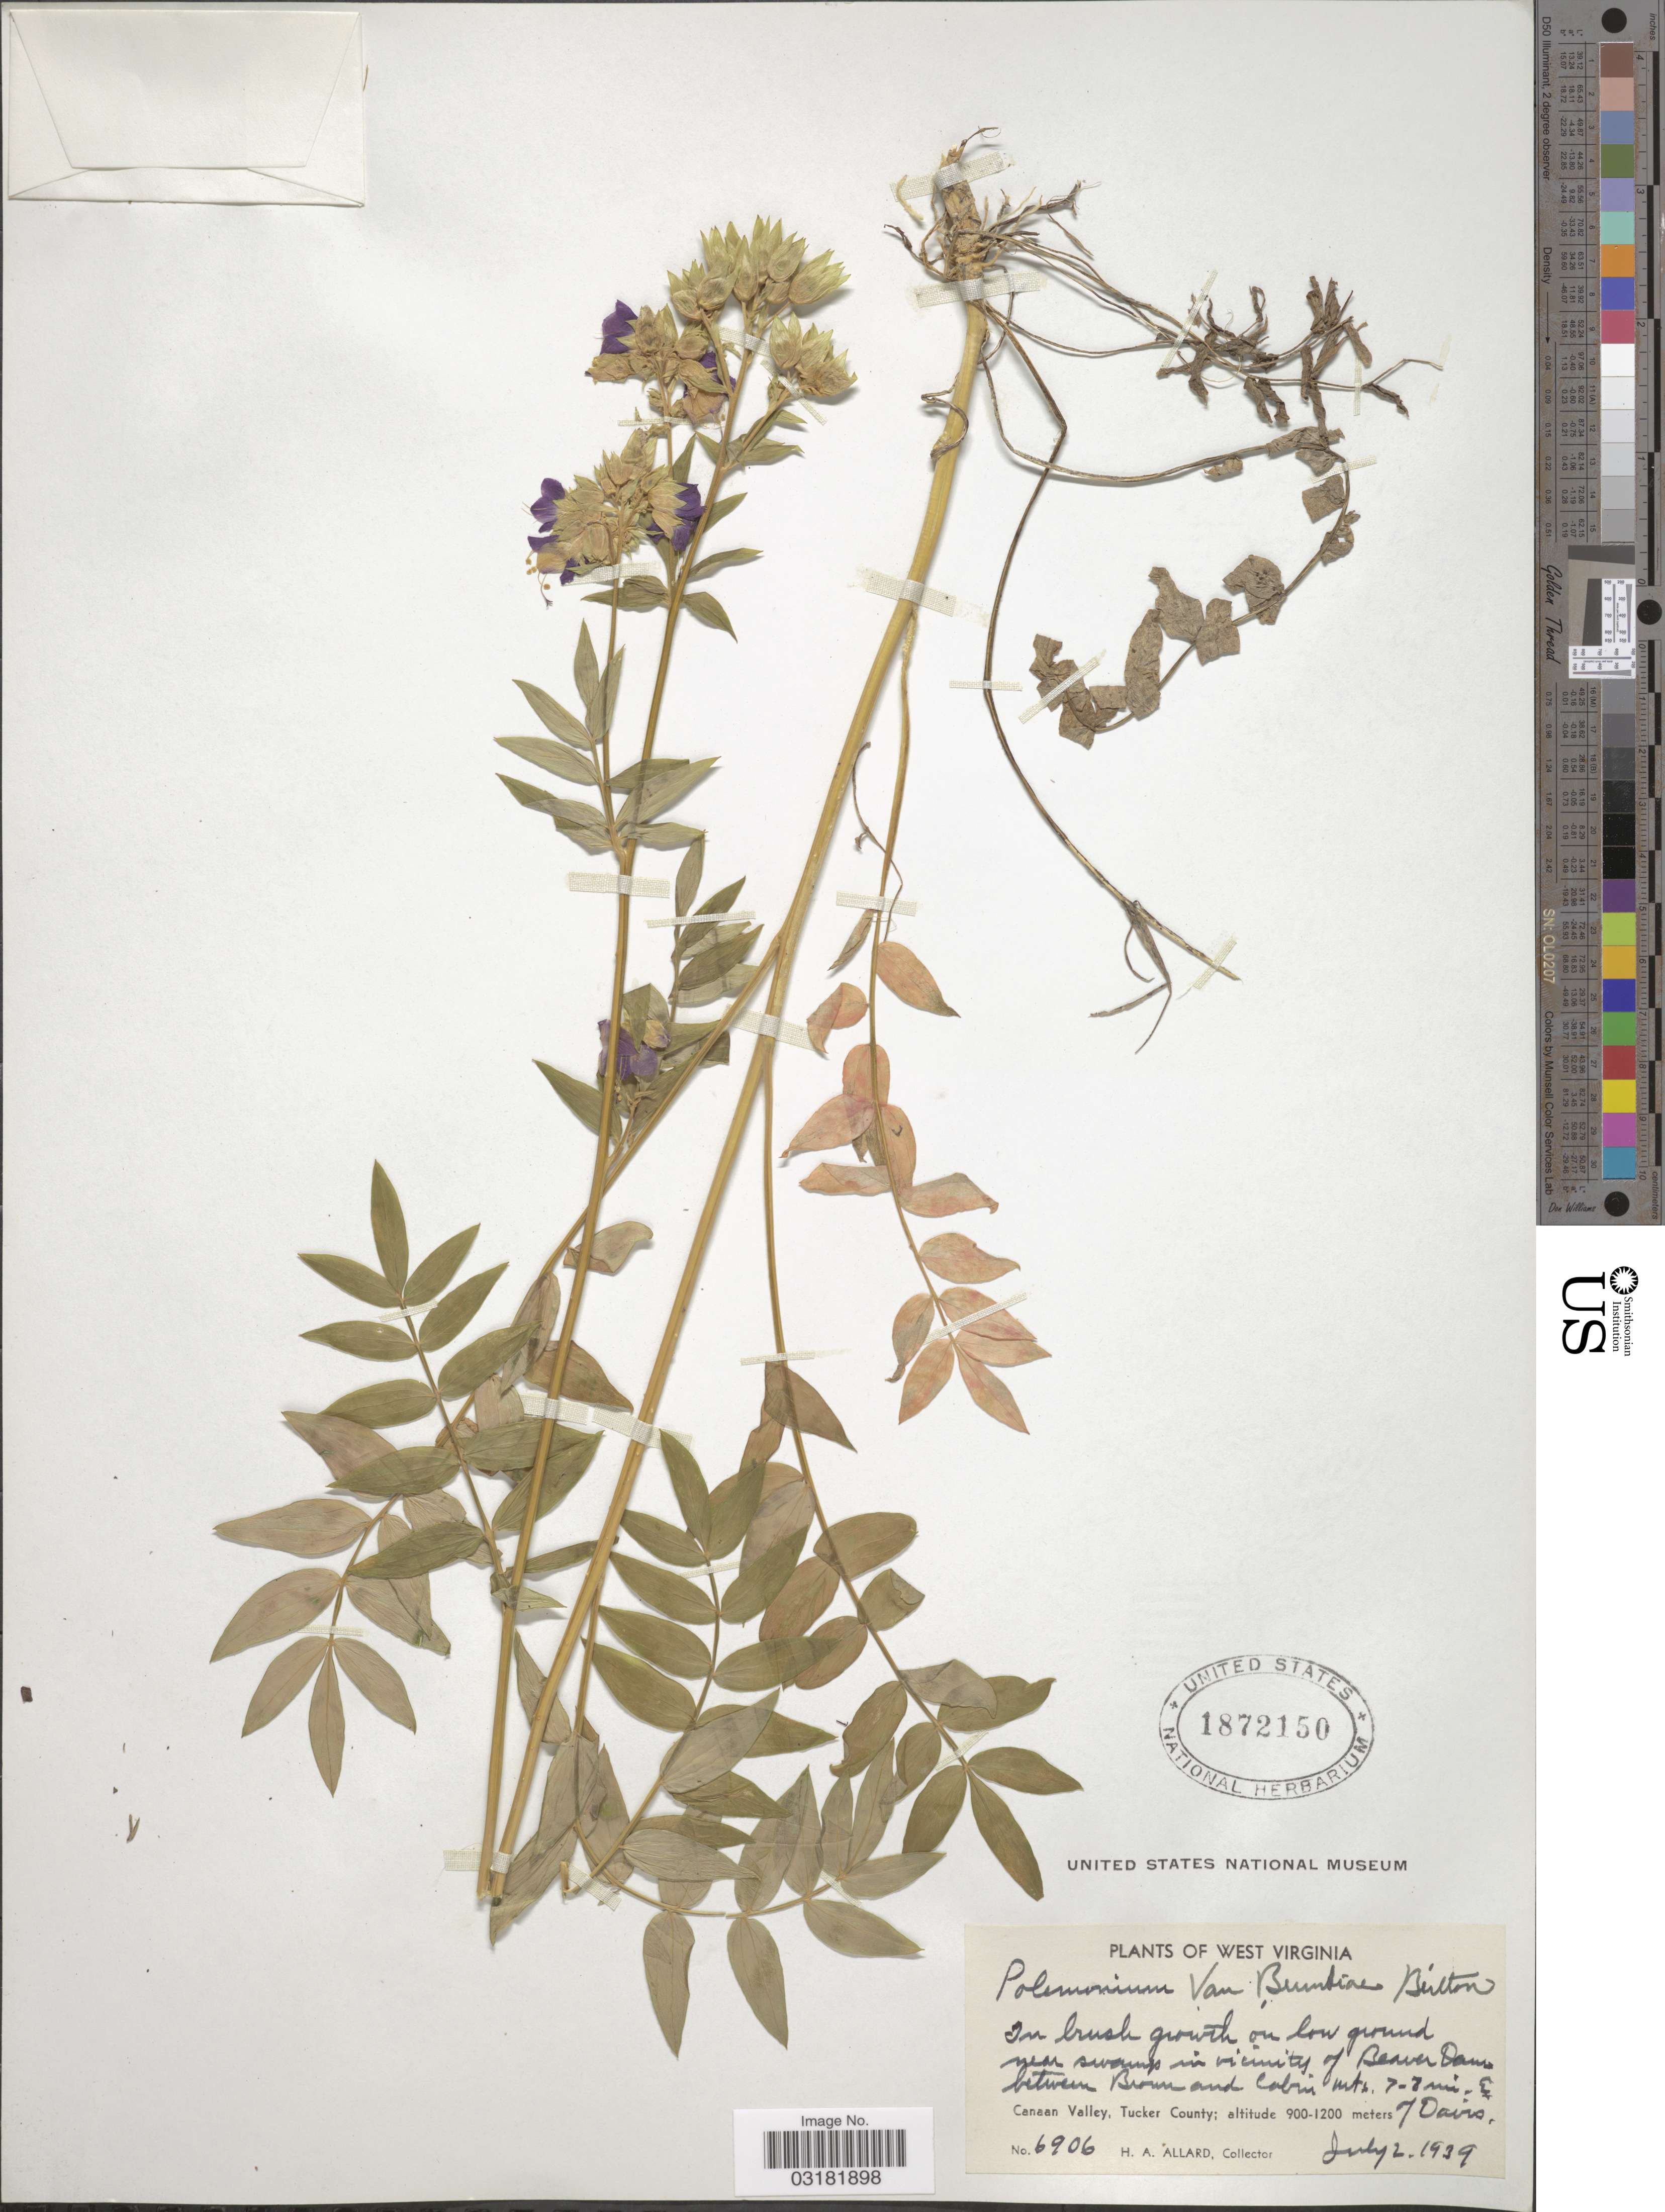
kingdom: Plantae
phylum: Tracheophyta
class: Magnoliopsida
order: Ericales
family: Polemoniaceae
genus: Polemonium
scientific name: Polemonium vanbruntiae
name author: Britton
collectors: H. A. Allard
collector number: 6906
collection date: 1939-07-02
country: United States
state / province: West Virginia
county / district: Tucker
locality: In brush growth on low ground near swamps in vicinity of Beaver Dams, between Brown and Cabin Mts. 7-8 mi. E of Davis, Canaan Valley, Tucker County.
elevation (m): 900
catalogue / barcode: US 1872150